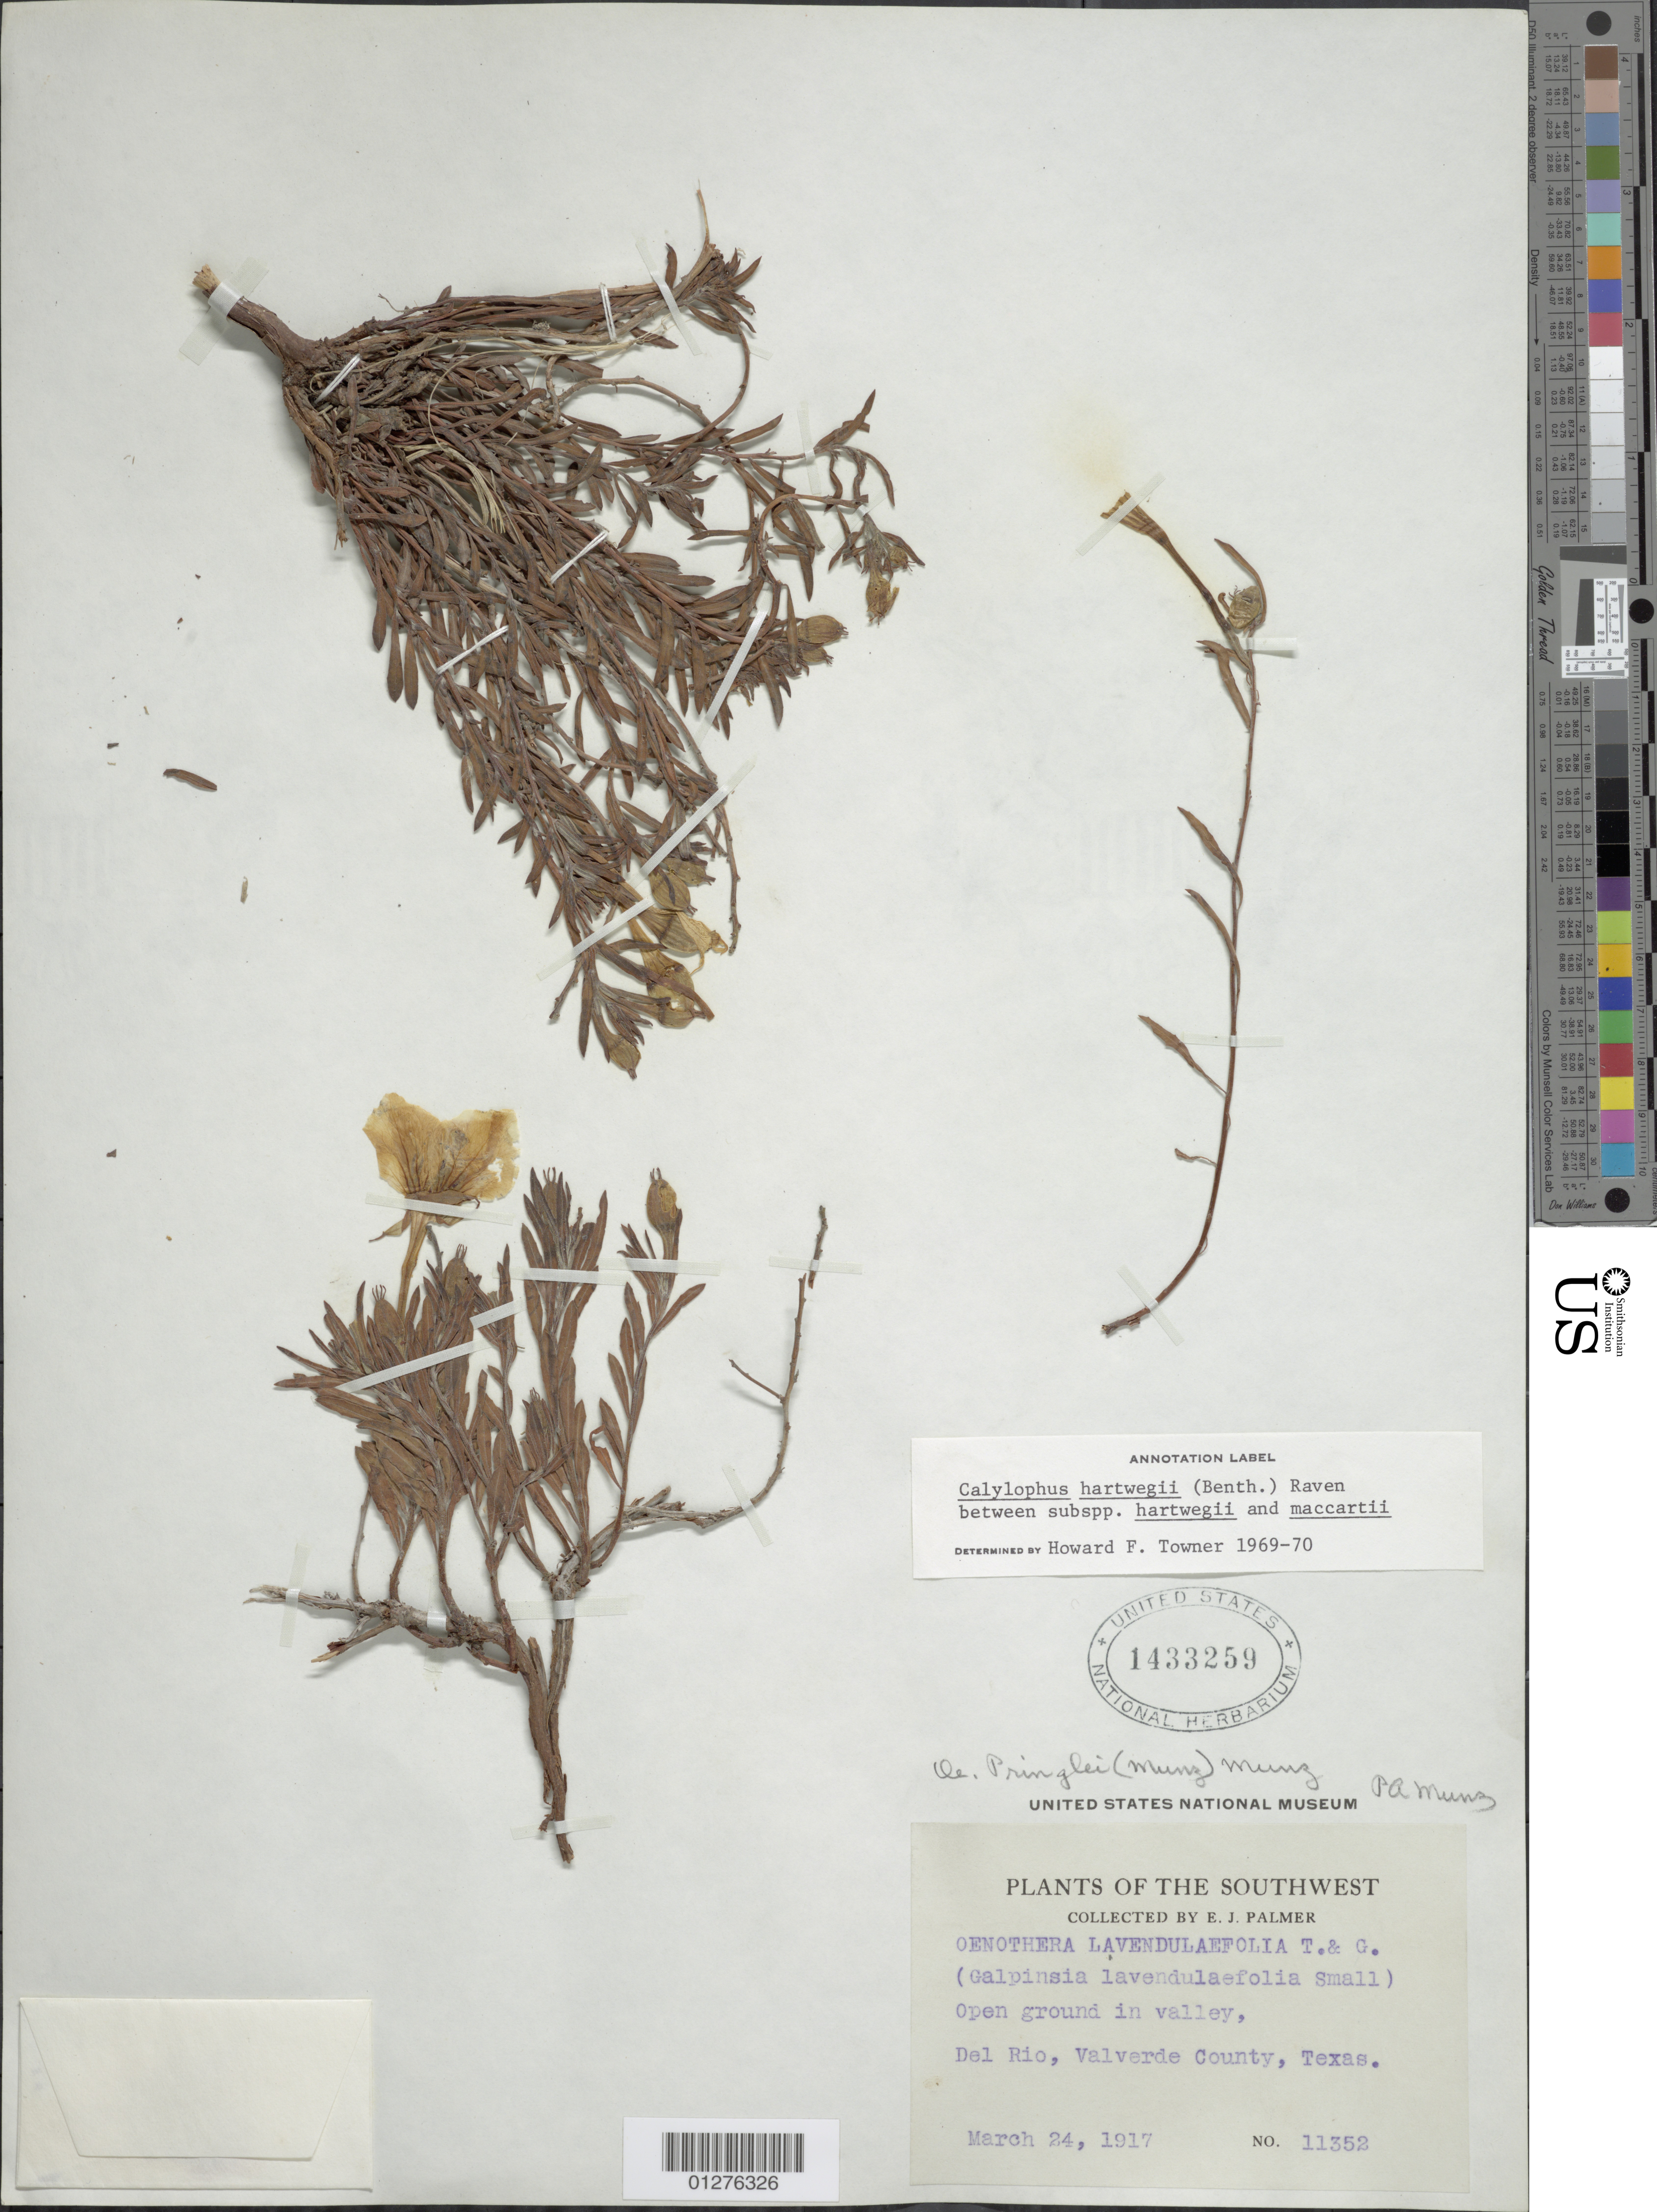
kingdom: Plantae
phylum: Tracheophyta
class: Magnoliopsida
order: Myrtales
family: Onagraceae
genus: Oenothera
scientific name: Oenothera hartwegii subsp. hartwegii x O. hartwegii subsp. maccartii (Shinners) W.L. Wagner & Hoch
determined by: Towner, H. F.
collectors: E. J. Palmer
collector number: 11352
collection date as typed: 24 Mar 1917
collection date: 1917-03-24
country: United States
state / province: Texas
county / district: Val Verde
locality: Del Rio.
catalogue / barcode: US 1433259